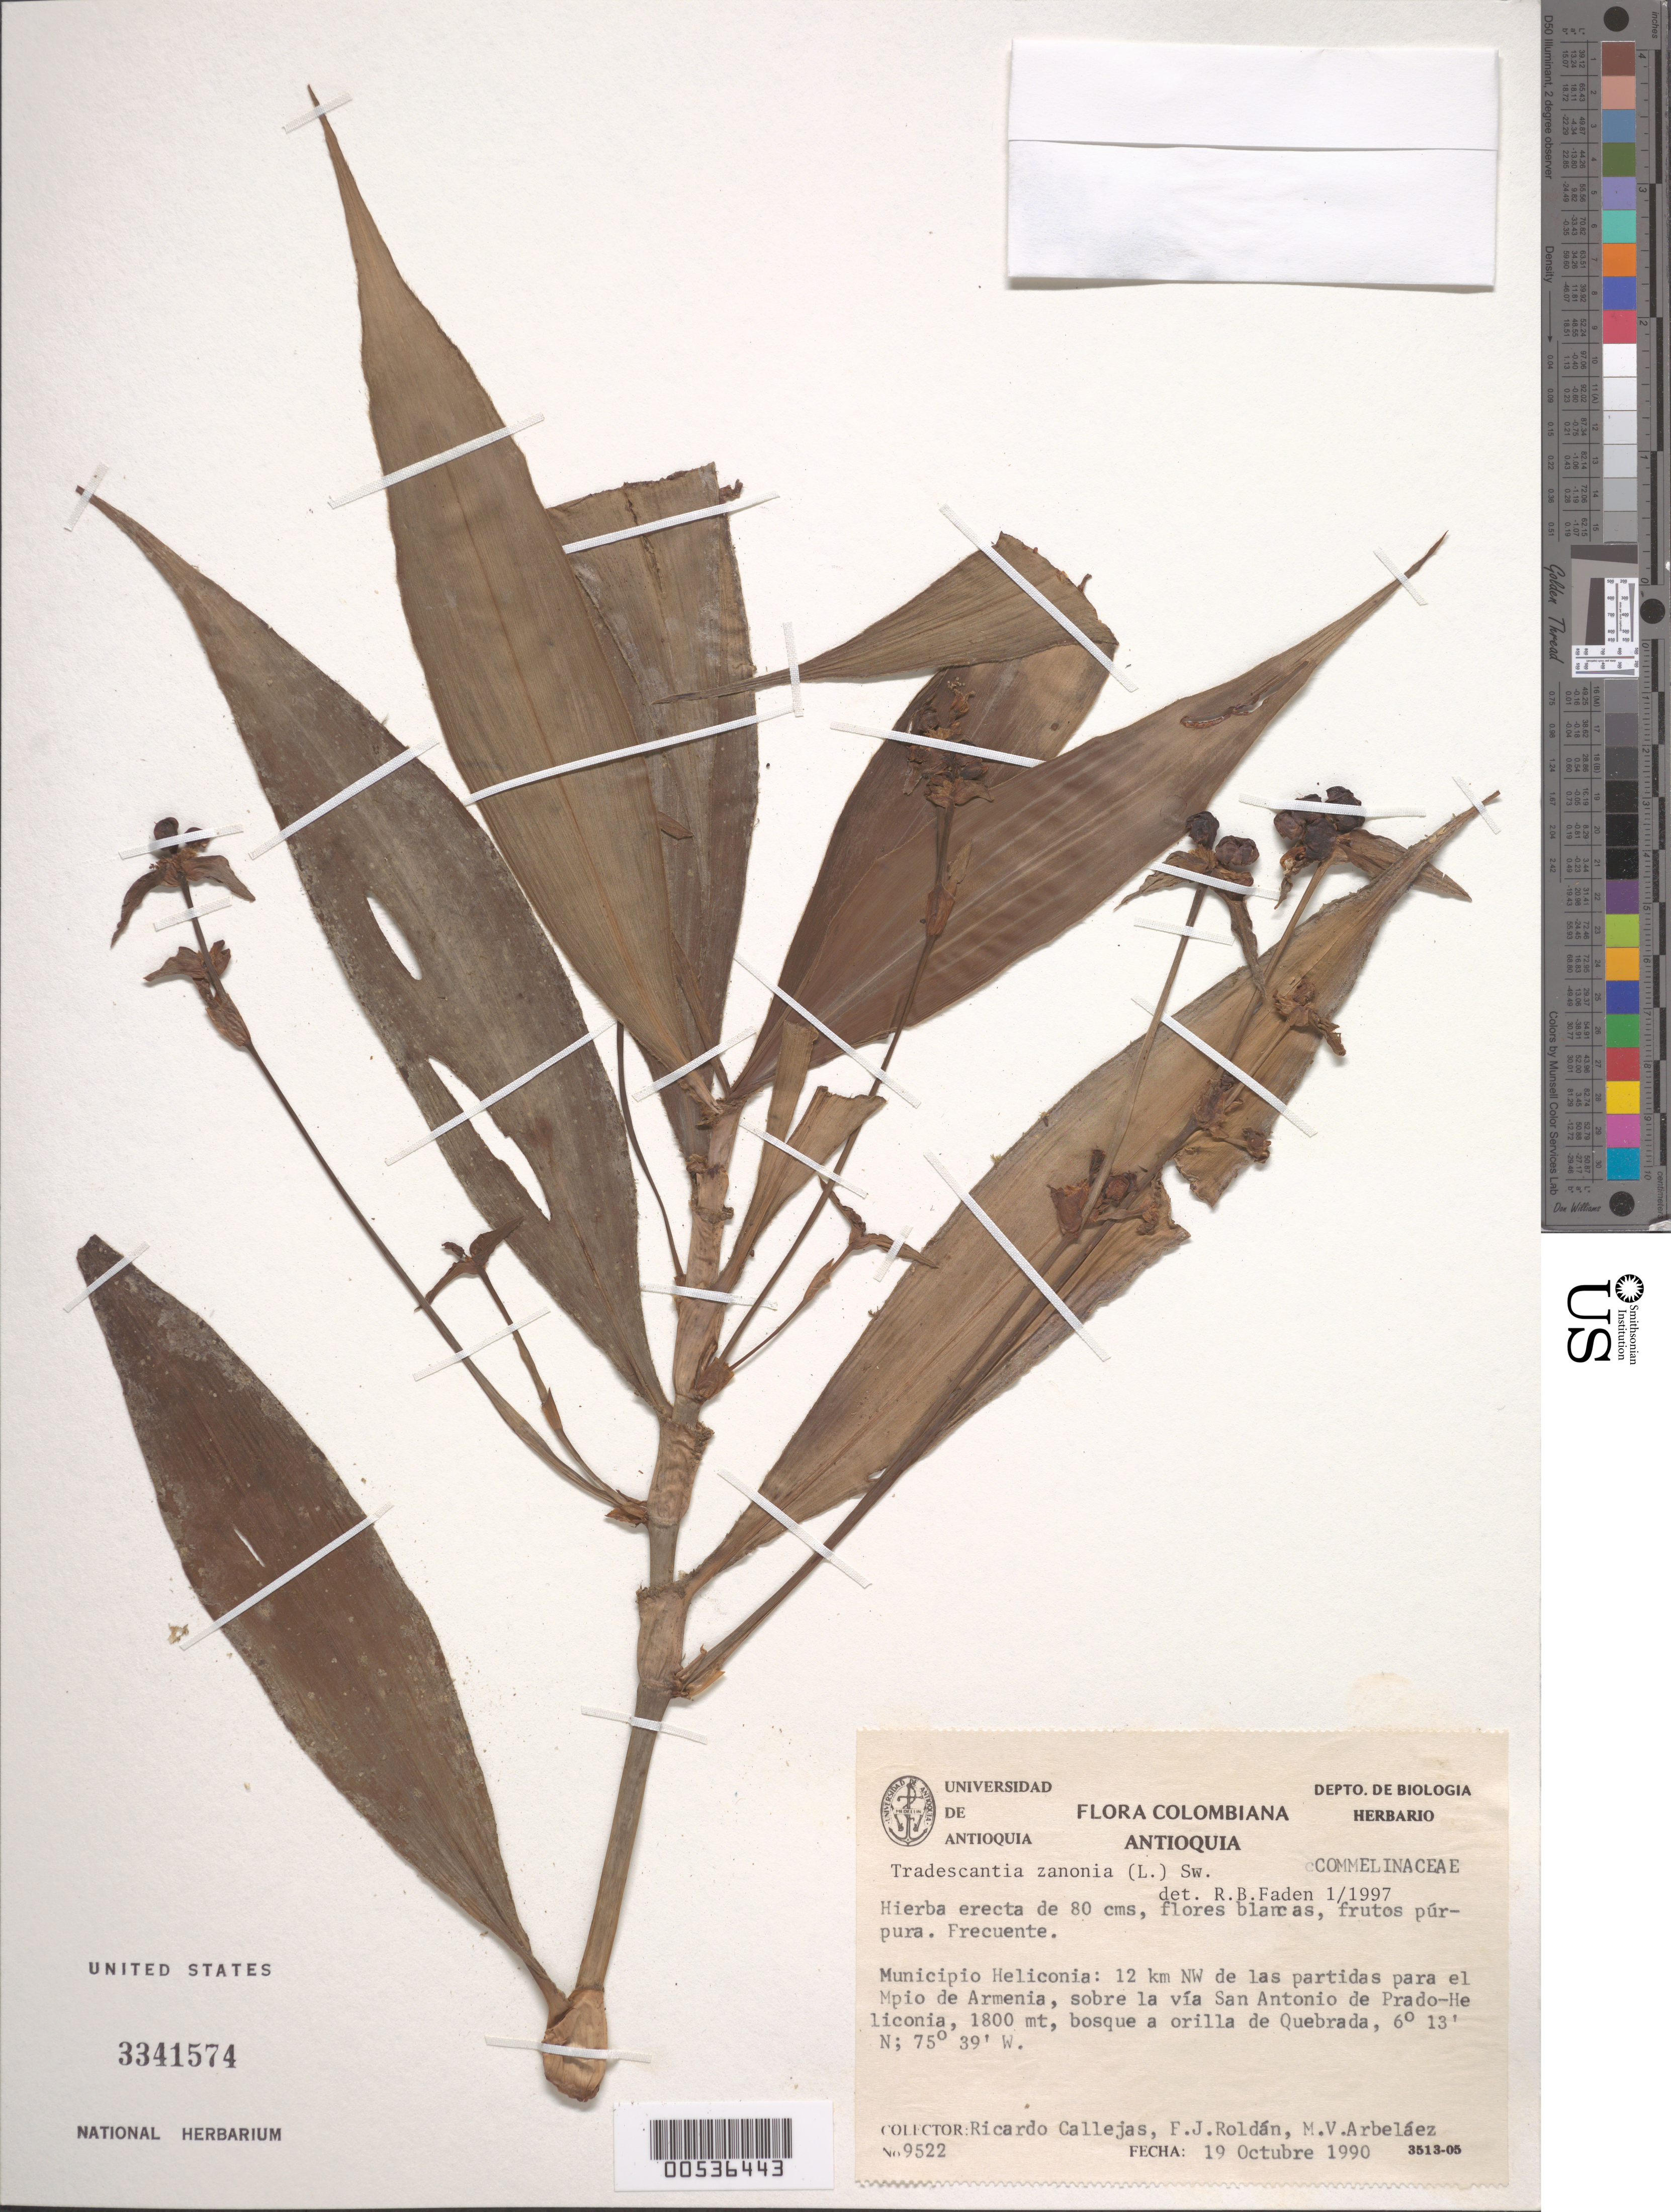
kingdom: Plantae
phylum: Tracheophyta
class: Liliopsida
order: Commelinales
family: Commelinaceae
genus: Tradescantia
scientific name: Tradescantia zanonia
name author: (L.) Sw.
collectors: R. Callejas, F. J. Roldán & M. Arbelaez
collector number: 9522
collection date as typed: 19 Oct 1990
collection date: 1990-10-19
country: Colombia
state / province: Antioquia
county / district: Heliconia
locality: Heliconia Mun., Armenia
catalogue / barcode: US 3341574